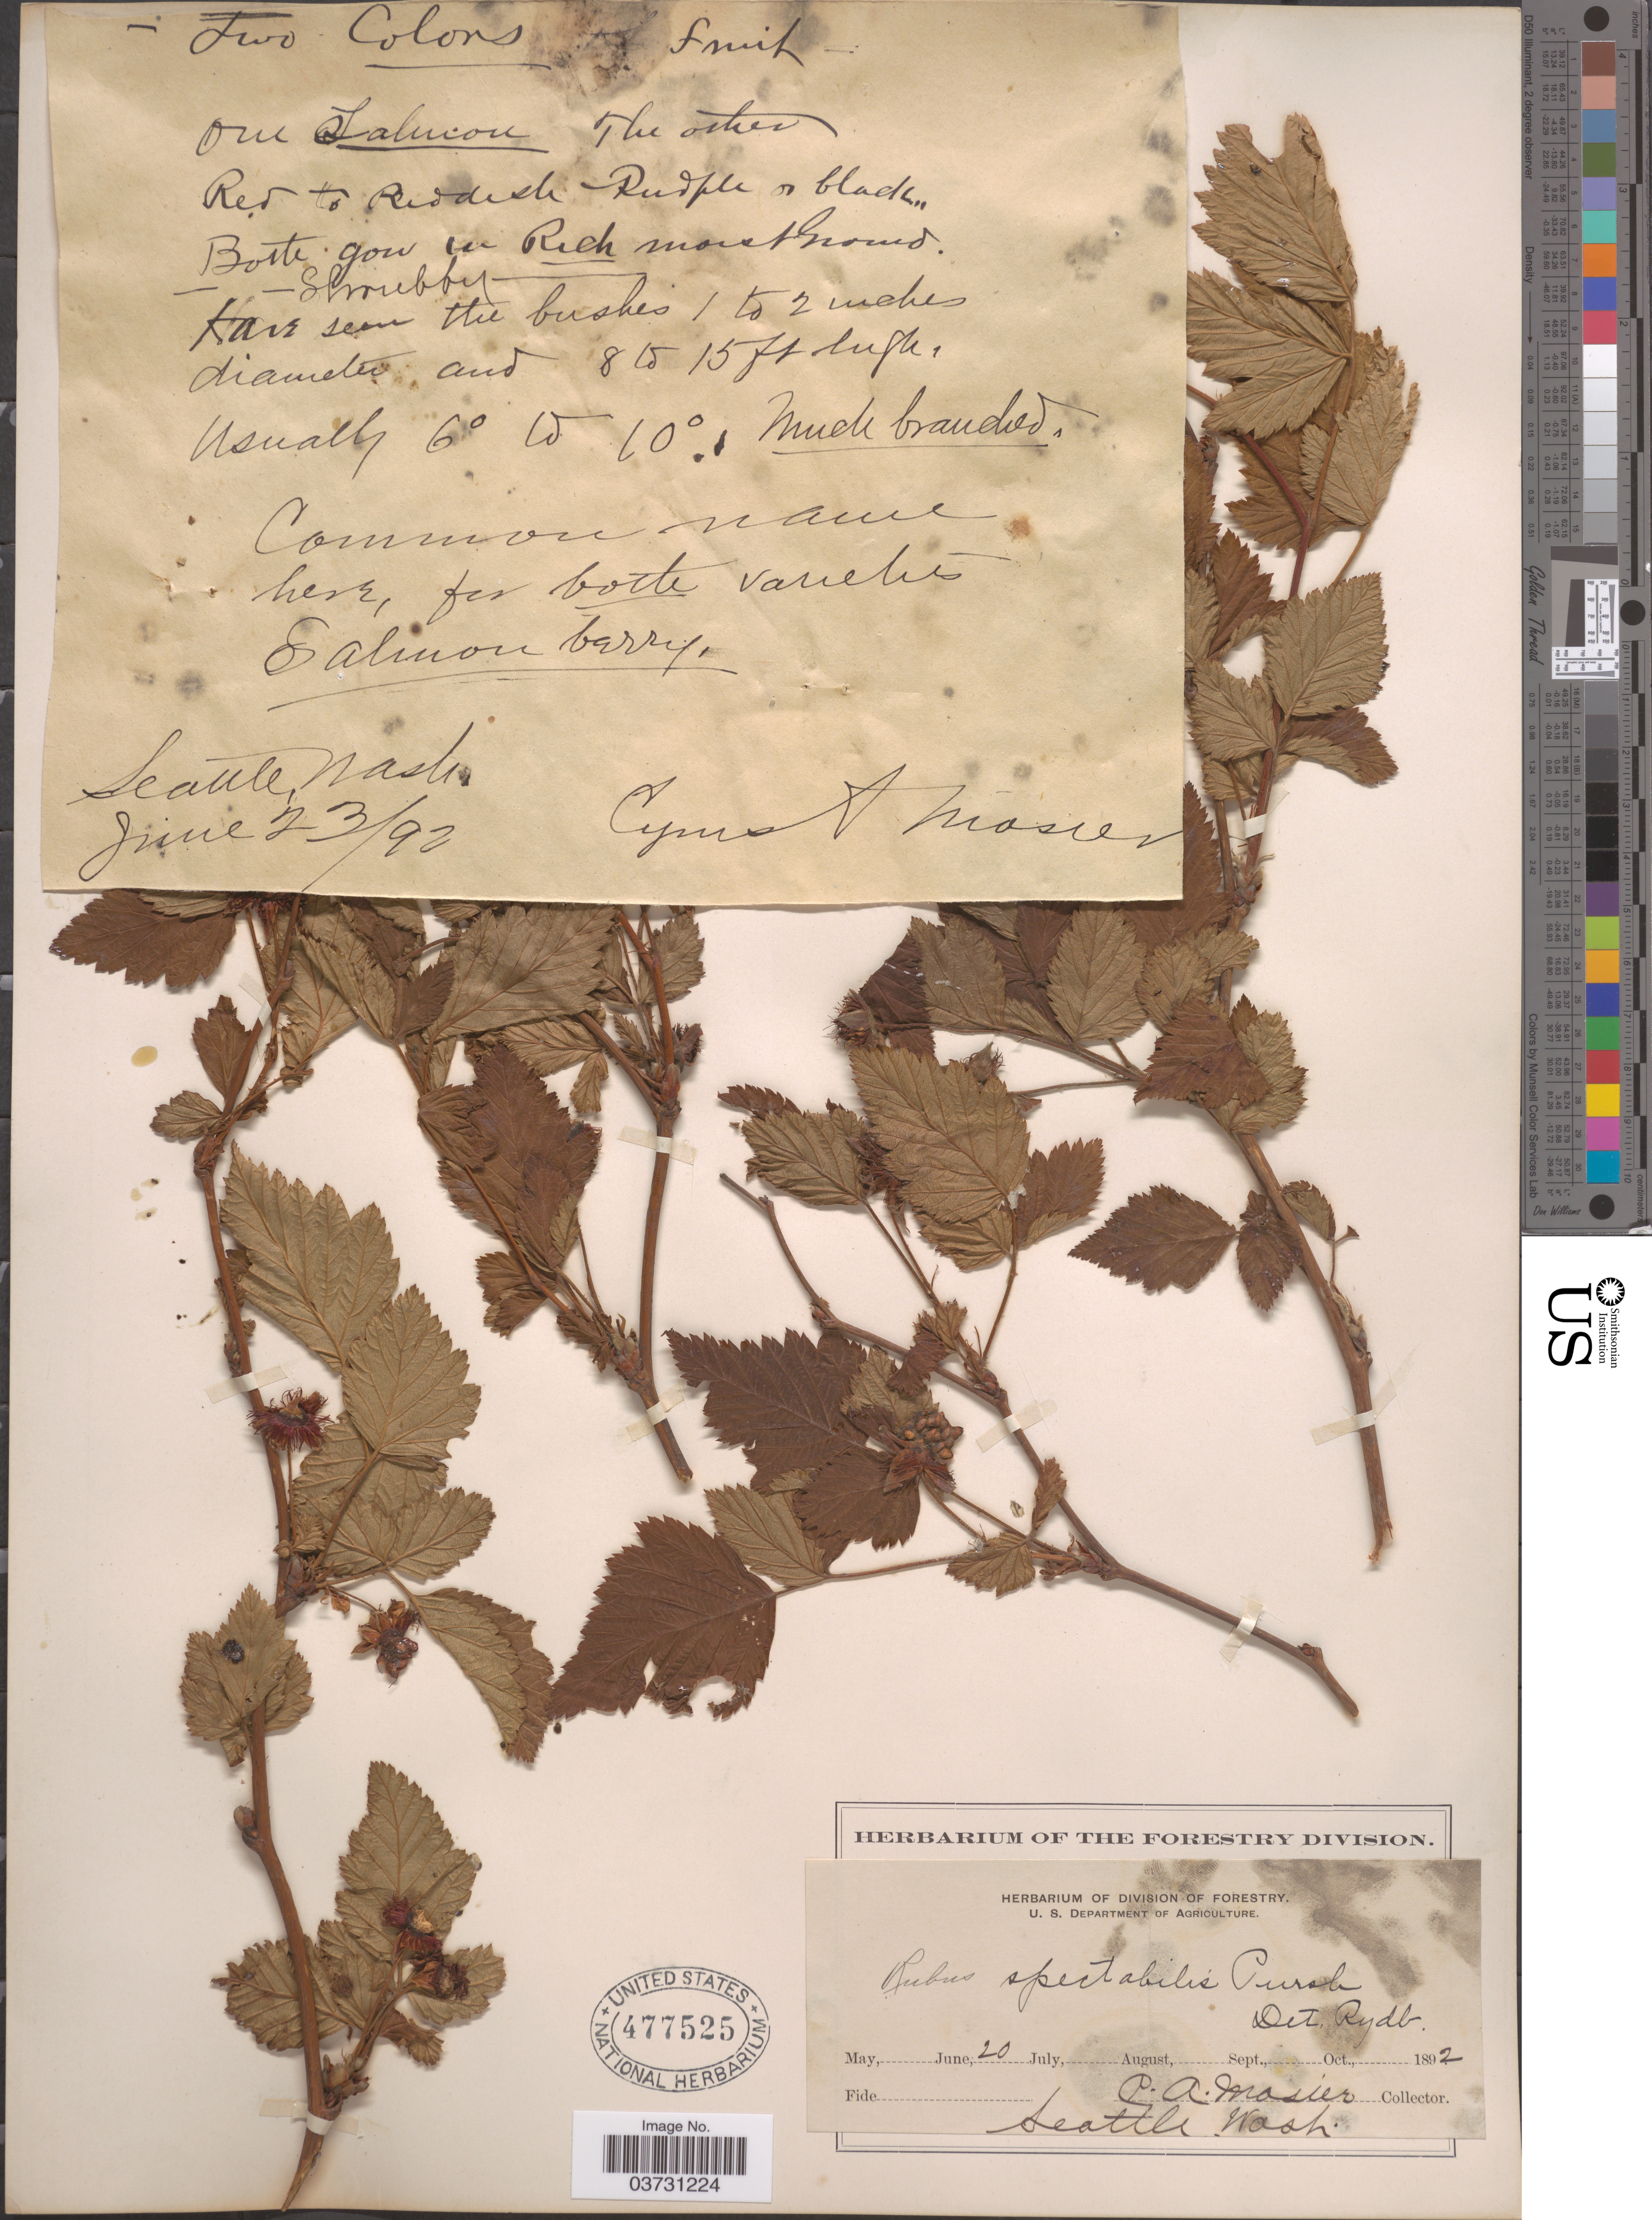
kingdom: Plantae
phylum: Tracheophyta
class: Magnoliopsida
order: Rosales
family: Rosaceae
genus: Rubus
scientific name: Rubus spectabilis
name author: Pursh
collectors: C. A. Mosier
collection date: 1892-06-20/1892-06-23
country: United States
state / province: Washington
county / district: King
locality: Seattle.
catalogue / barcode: US 477525